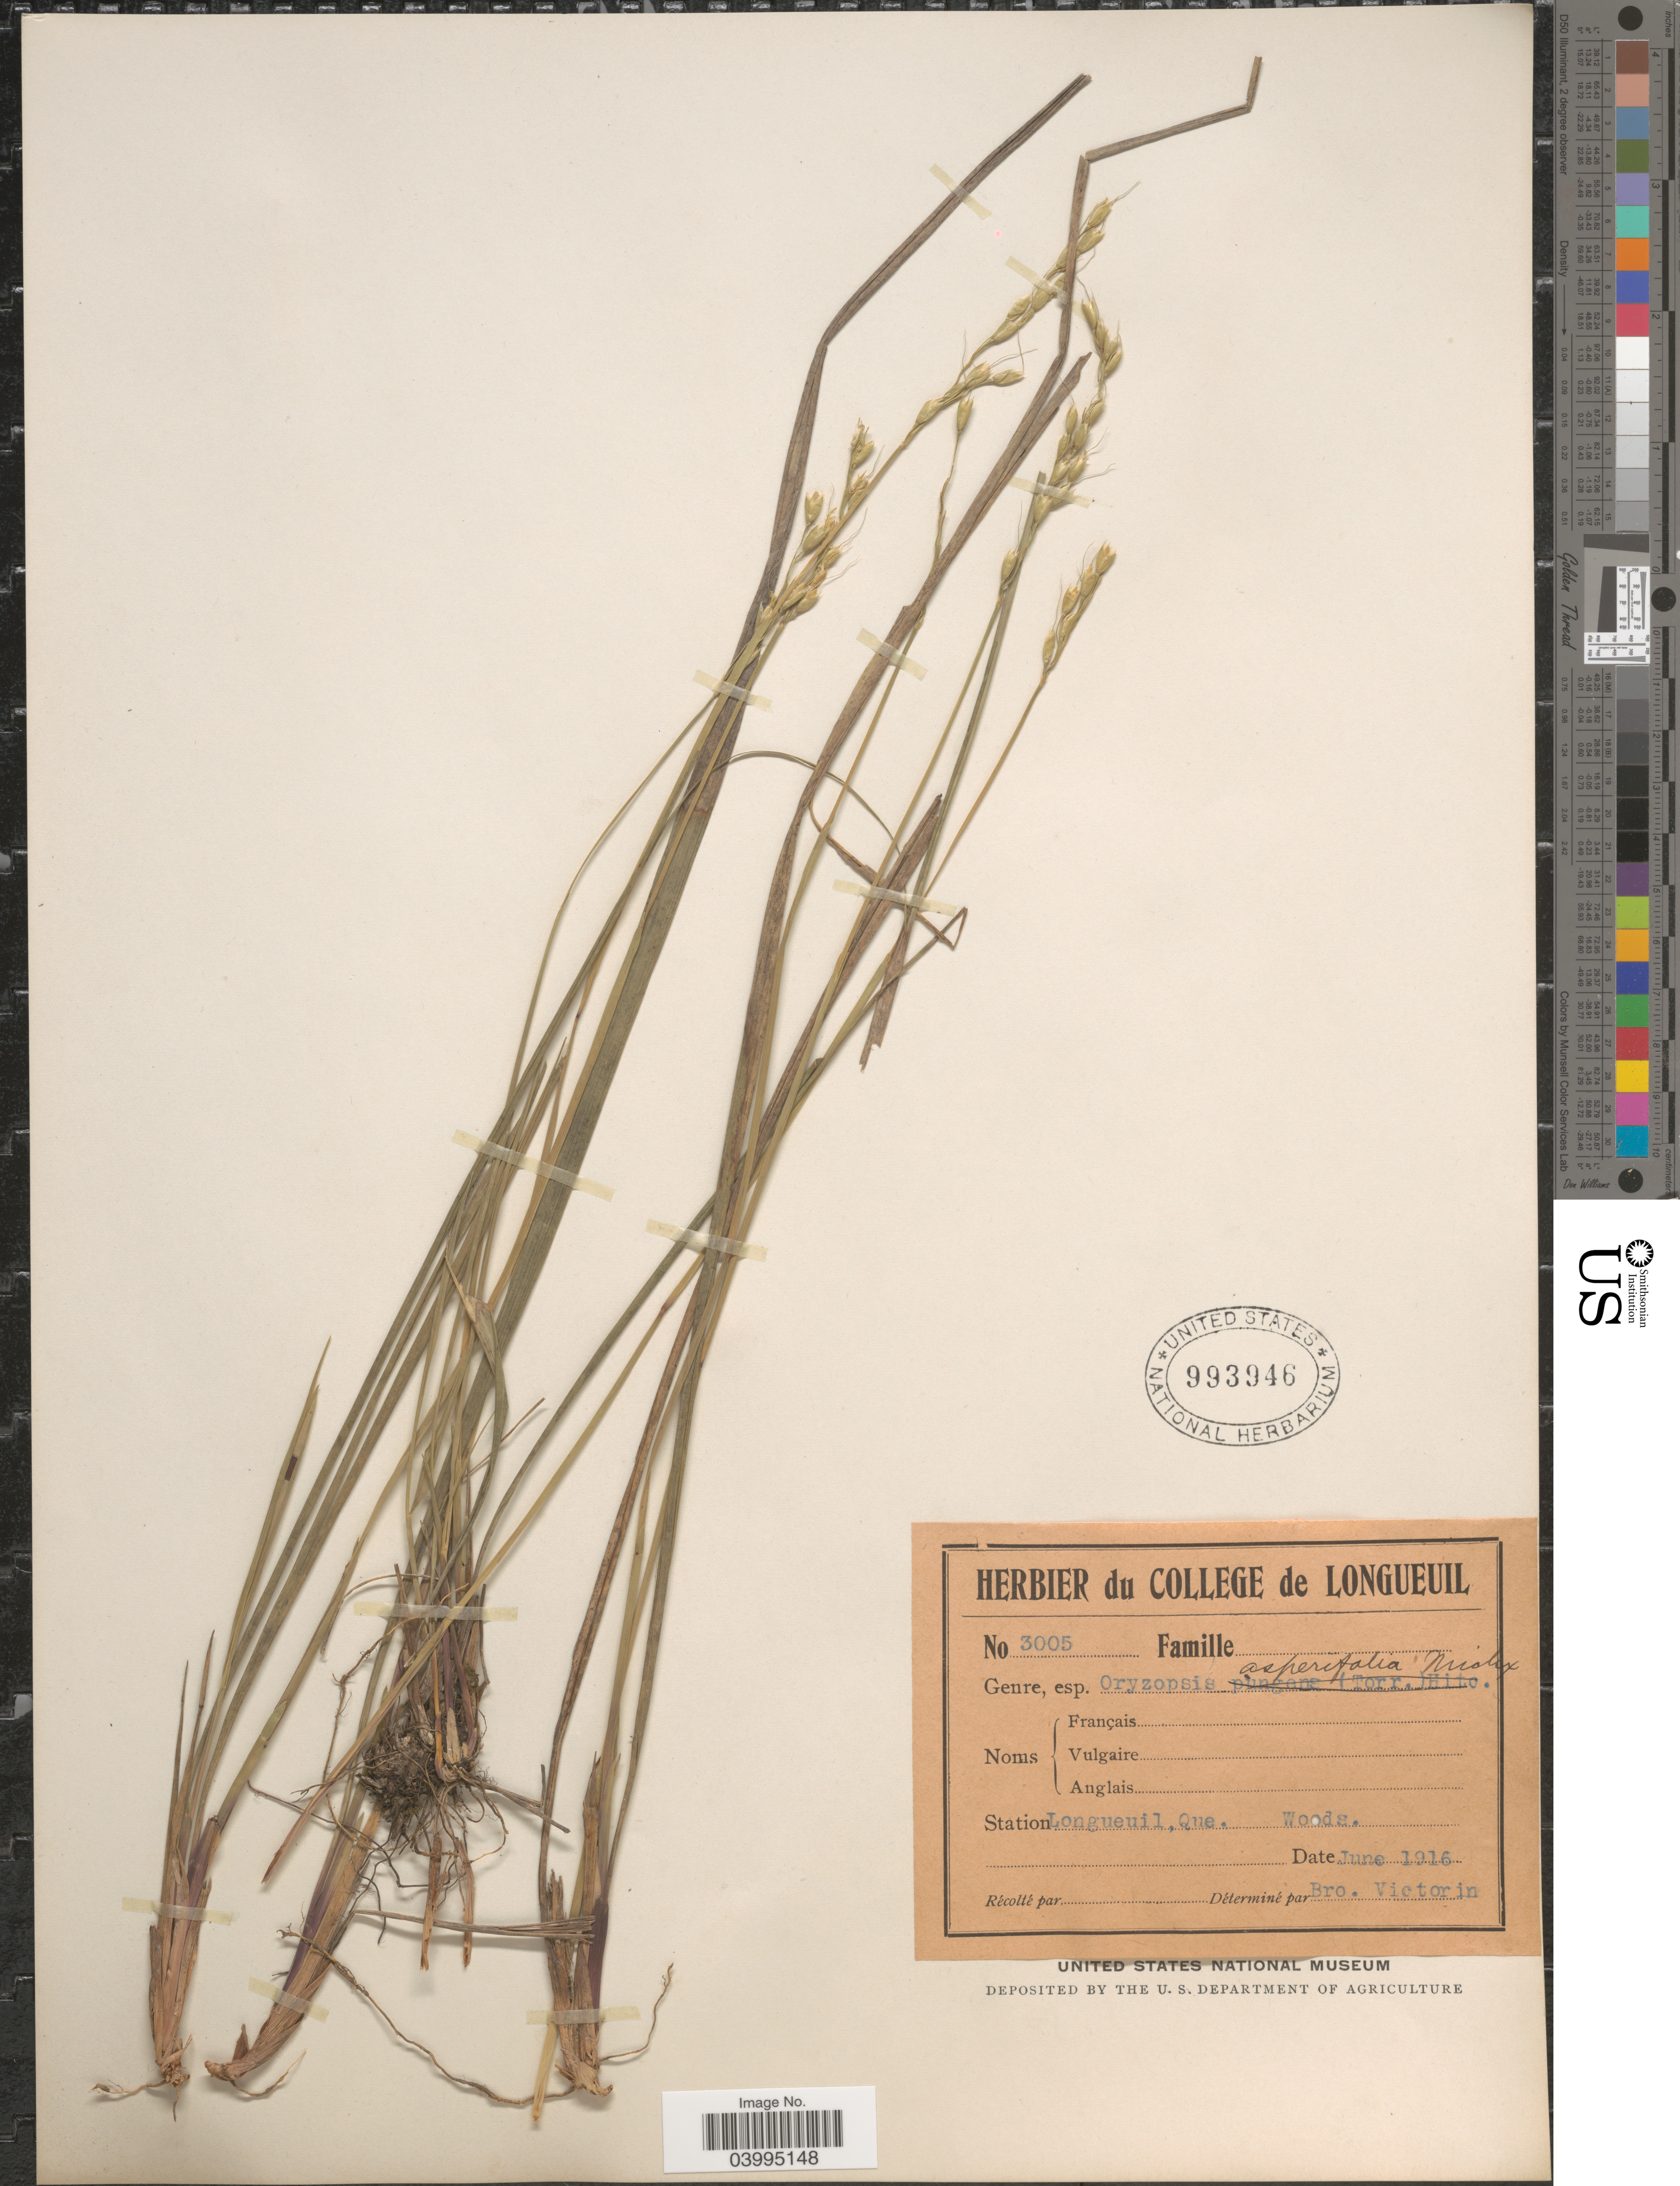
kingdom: Plantae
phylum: Tracheophyta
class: Liliopsida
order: Poales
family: Poaceae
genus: Oryzopsis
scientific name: Oryzopsis asperifolia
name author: Michx.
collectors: Ex Herb. du College de Longueuil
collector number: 3005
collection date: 1916-06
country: Canada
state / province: Quebec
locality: Station Longueuil.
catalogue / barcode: US 993946